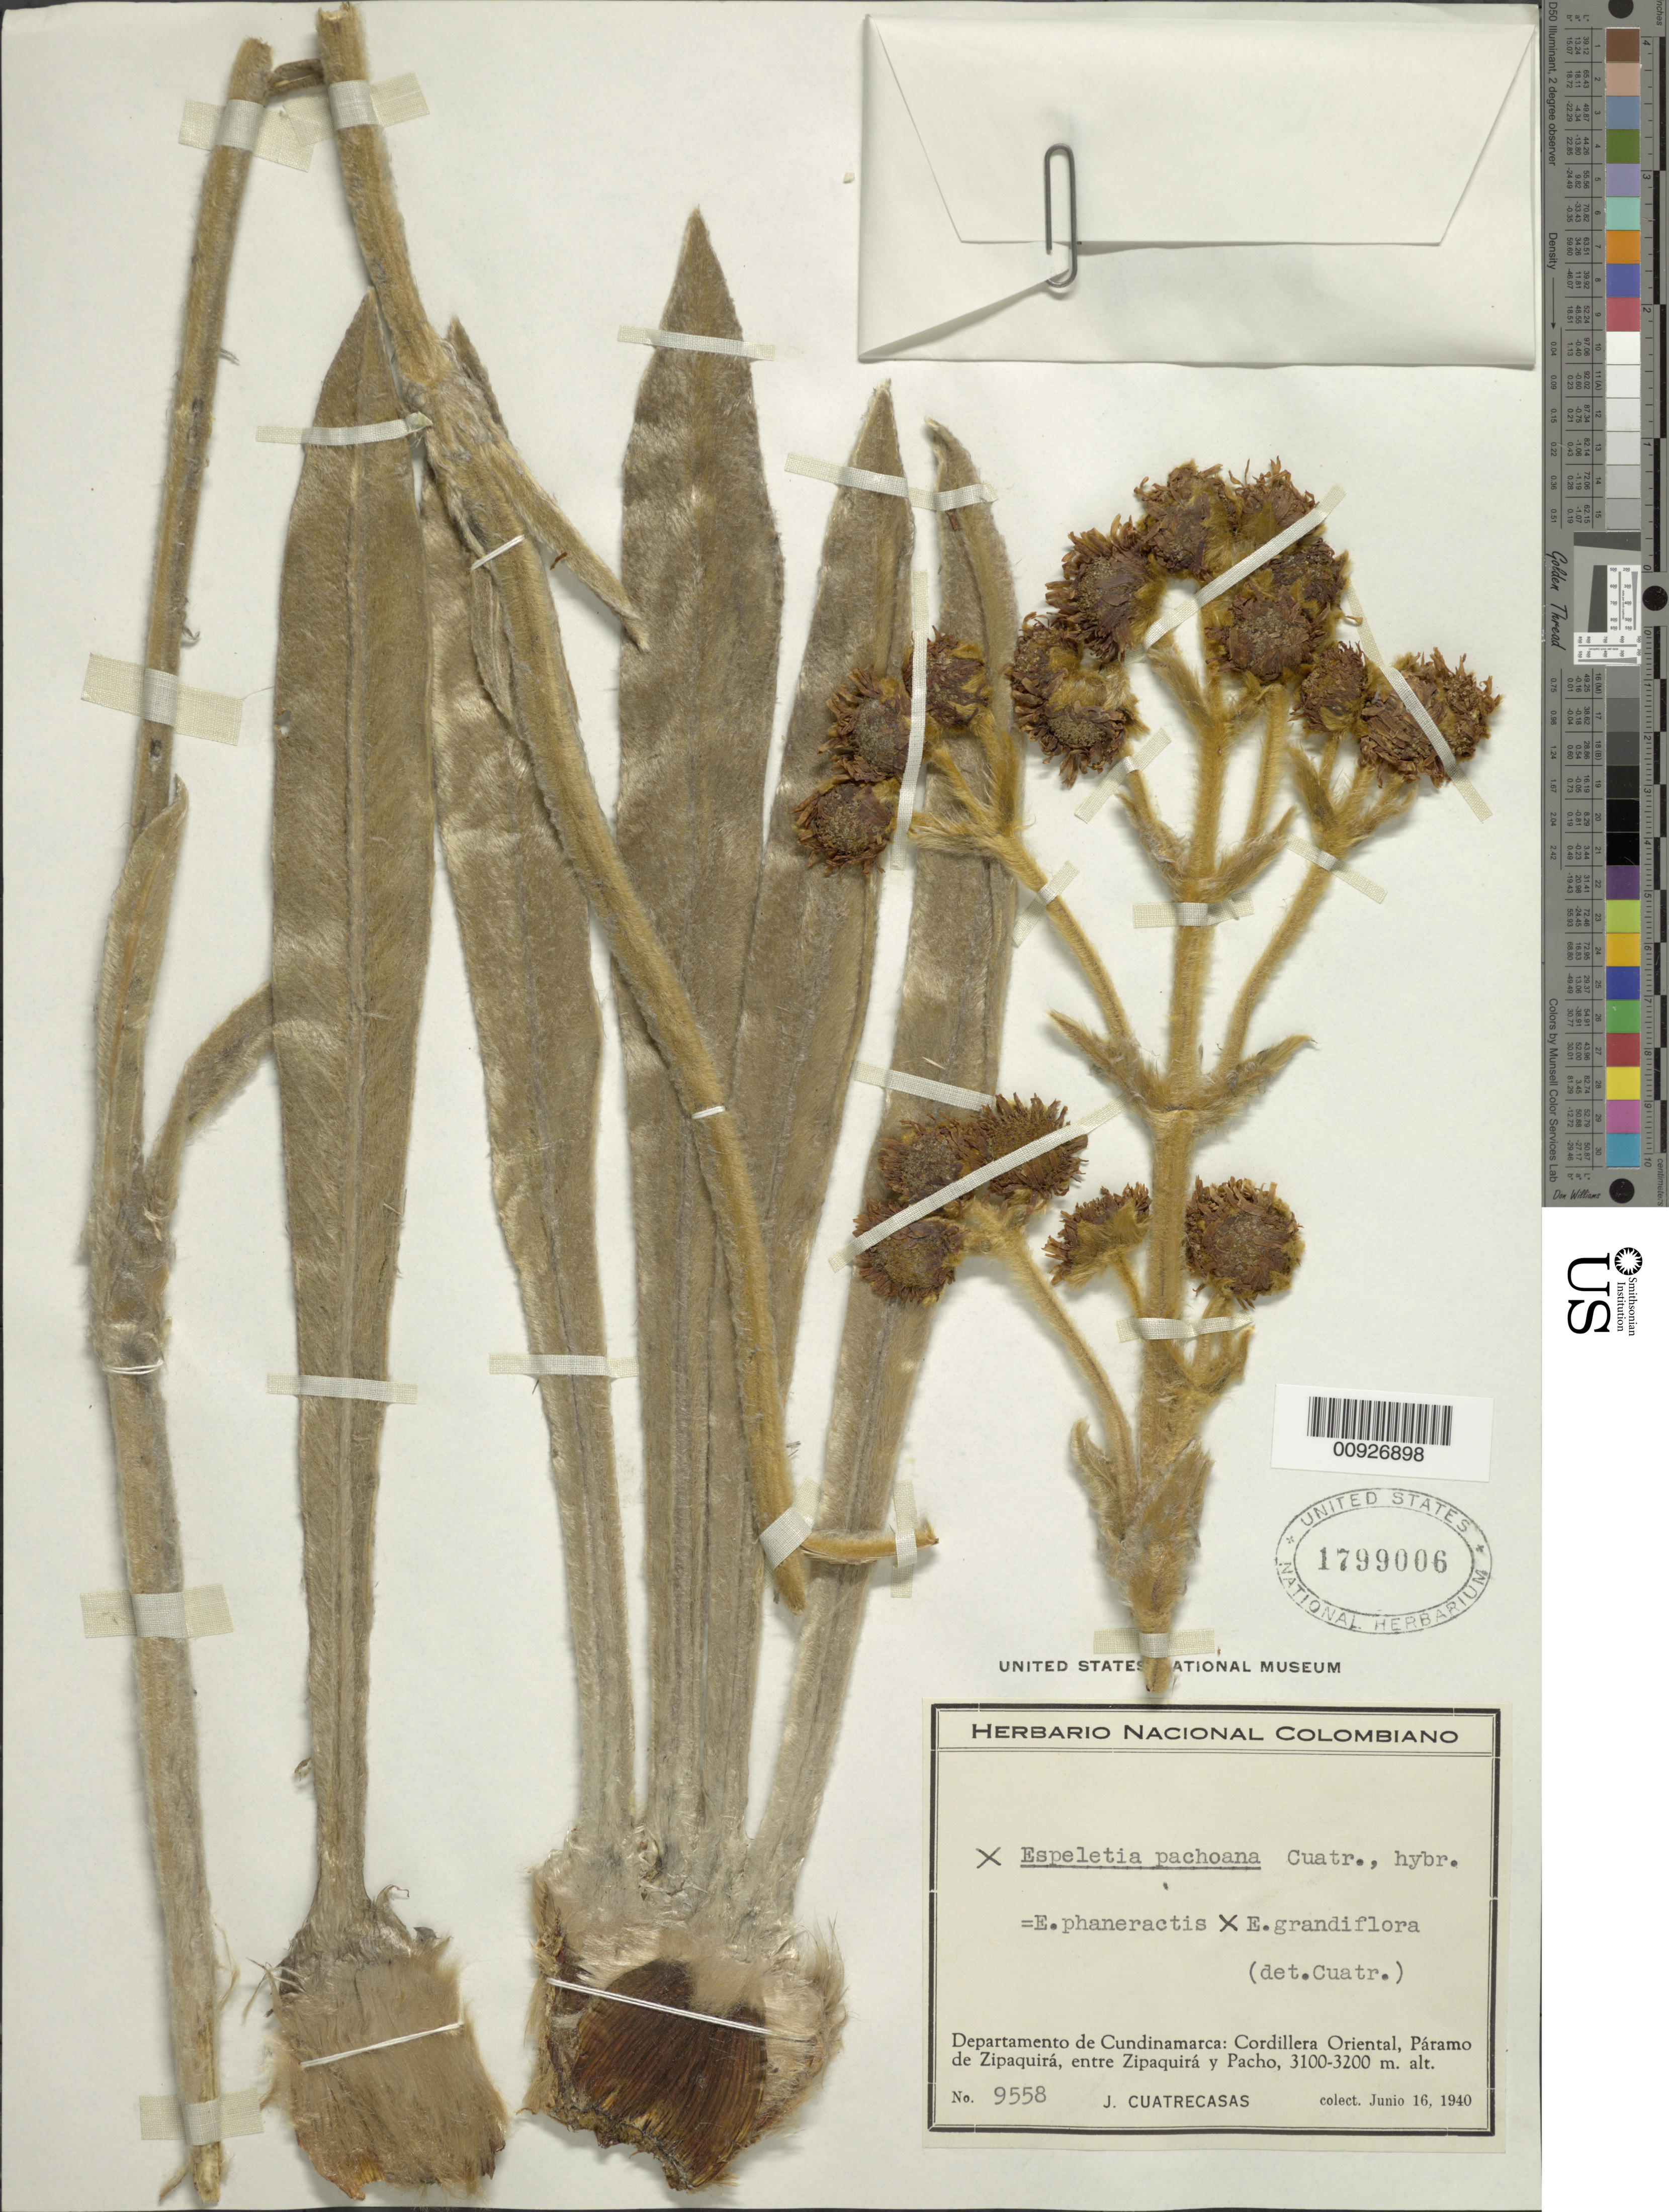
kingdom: Plantae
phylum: Tracheophyta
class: Magnoliopsida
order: Asterales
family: Asteraceae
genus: Espeletia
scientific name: Espeletia argentea f. phaneractis x E. grandiflora Humb. & Bonpl.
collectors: J. Cuatrecasas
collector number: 9558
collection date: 1940-06-16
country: Colombia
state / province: Cundinamarca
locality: Páramo de Zipaquirá. Cordillera Oriental, Páramo de Zipaquirá, entre Zipaquira y Pacho.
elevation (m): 3100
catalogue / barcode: US 1799006